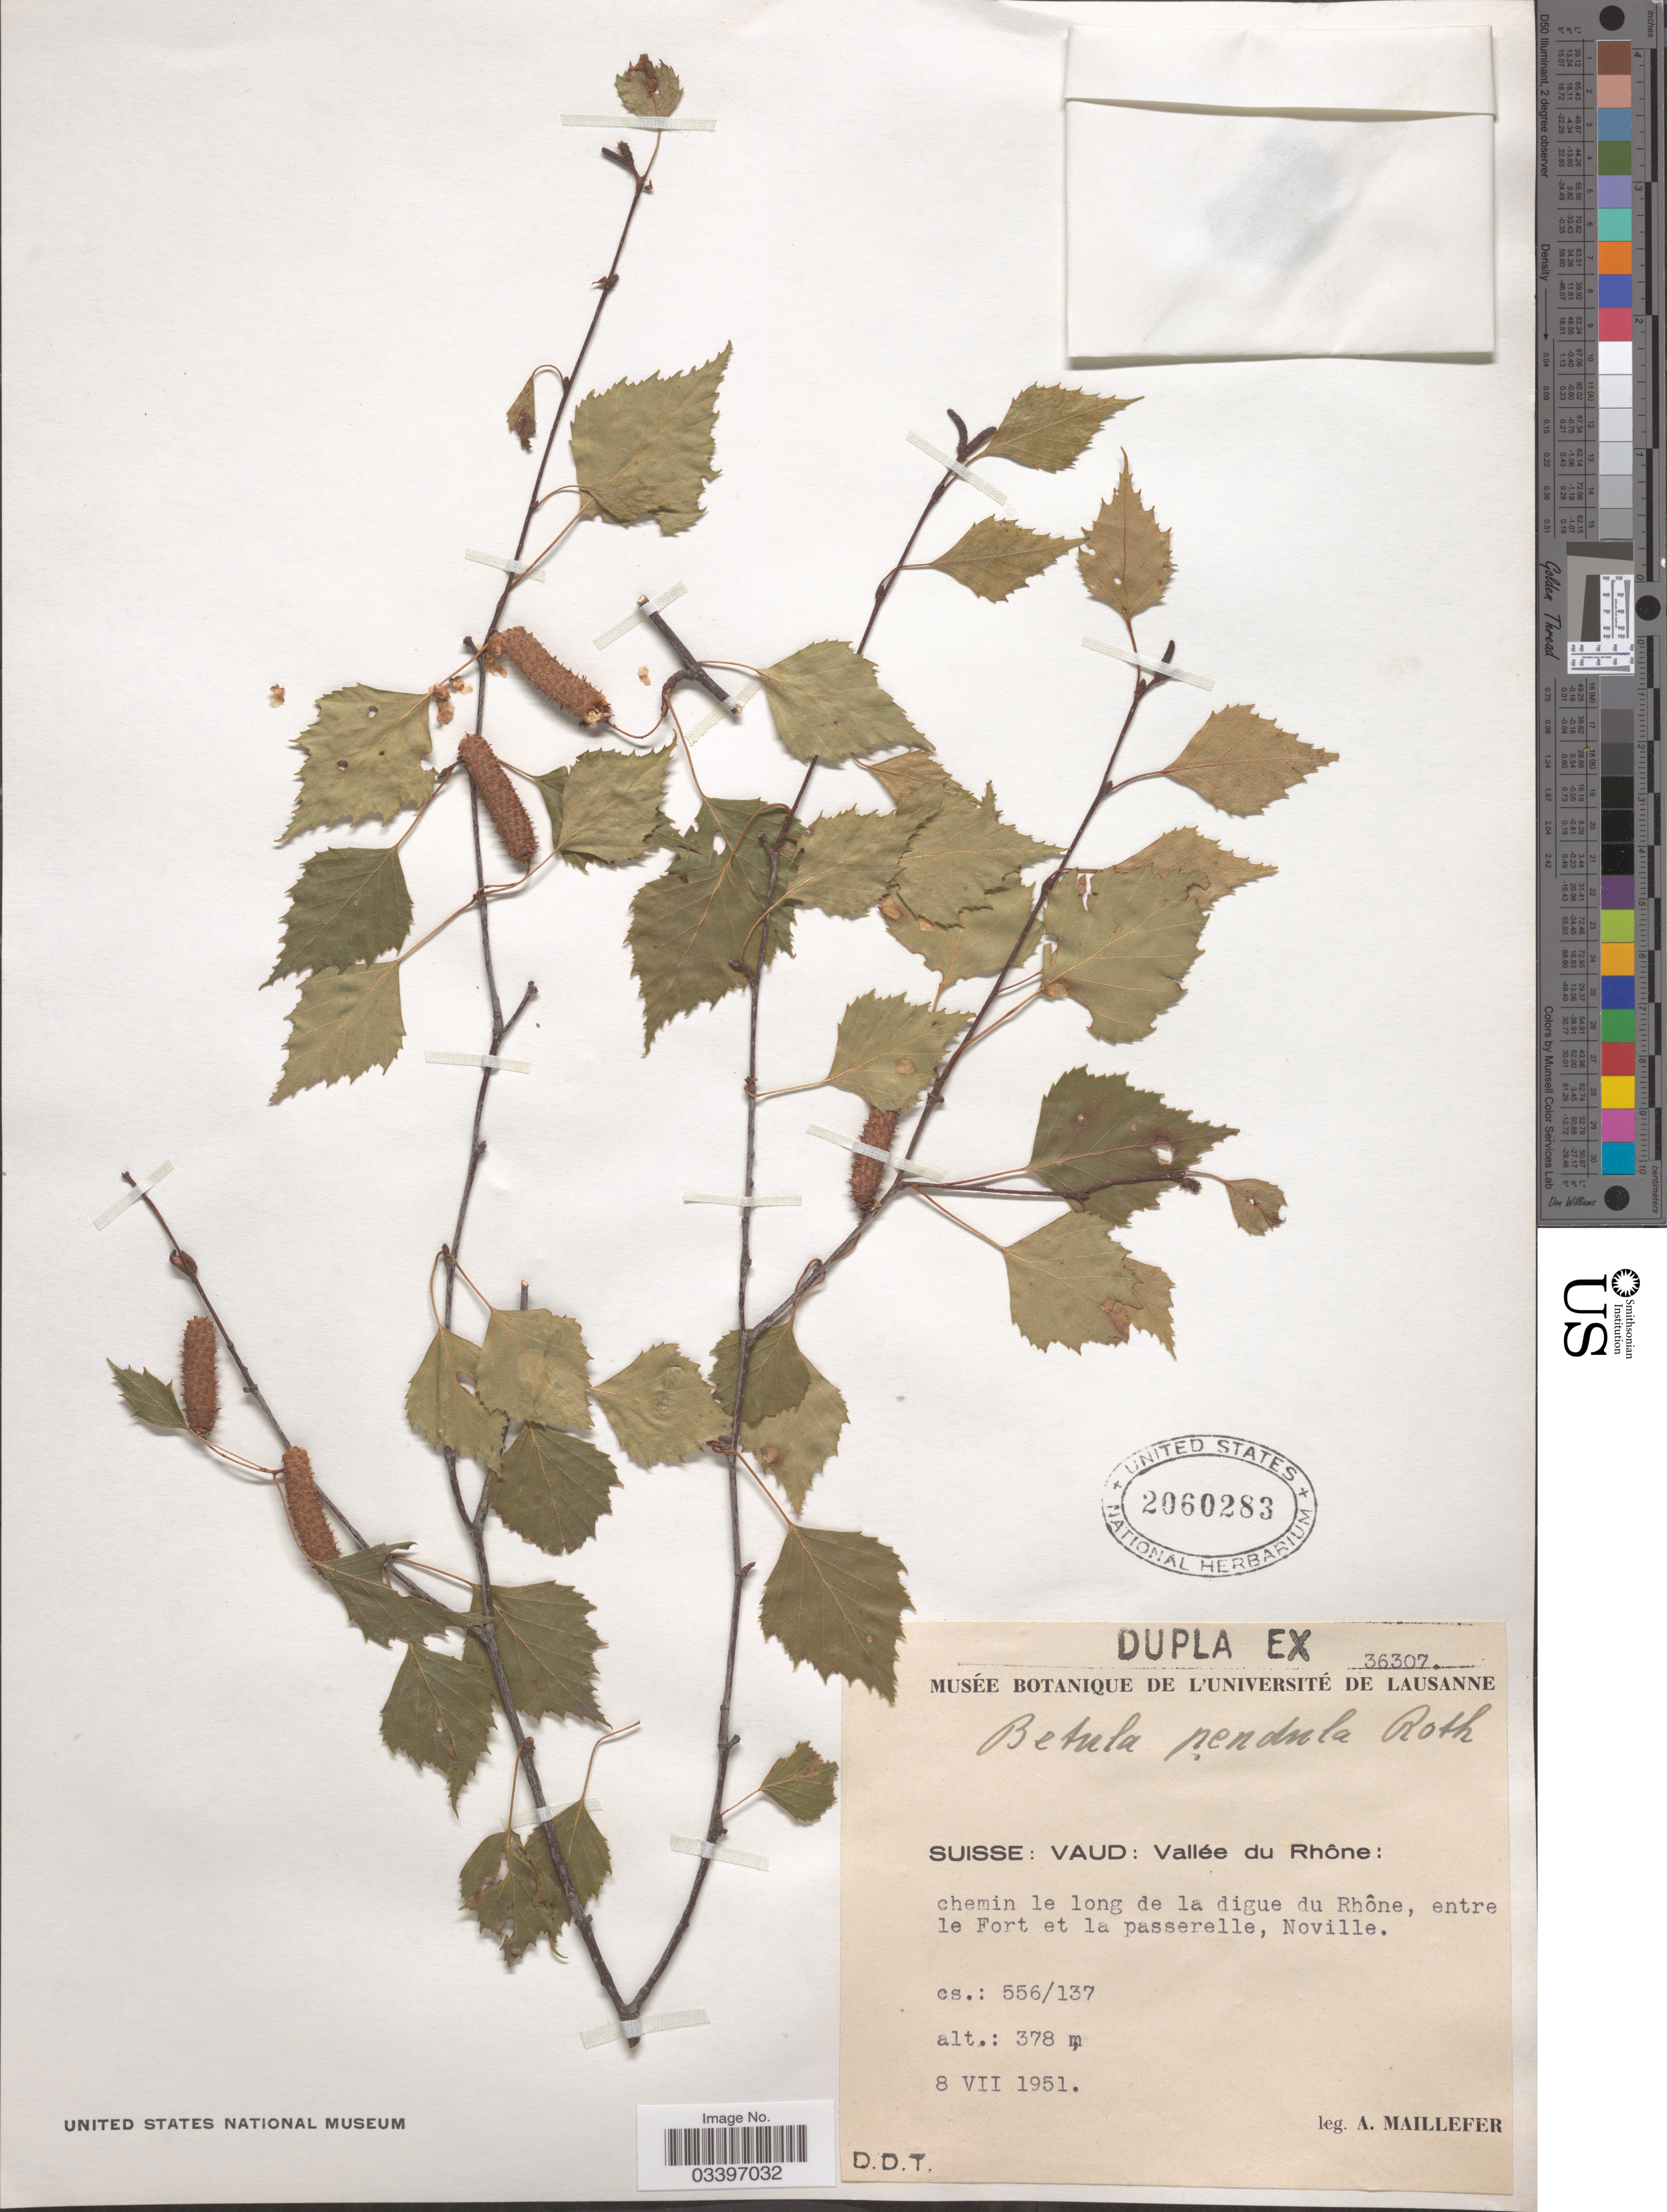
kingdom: Plantae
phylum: Tracheophyta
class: Magnoliopsida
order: Fagales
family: Betulaceae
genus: Betula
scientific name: Betula pendula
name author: Roth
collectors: A. Maillefer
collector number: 36307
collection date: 1951-07-08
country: Switzerland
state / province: Vaud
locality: Suisse: Vallée du Rhône. Chemin le long de la digue du Rhône, entre le Fort et la passerelle, Noville.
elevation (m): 378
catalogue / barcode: US 2060283